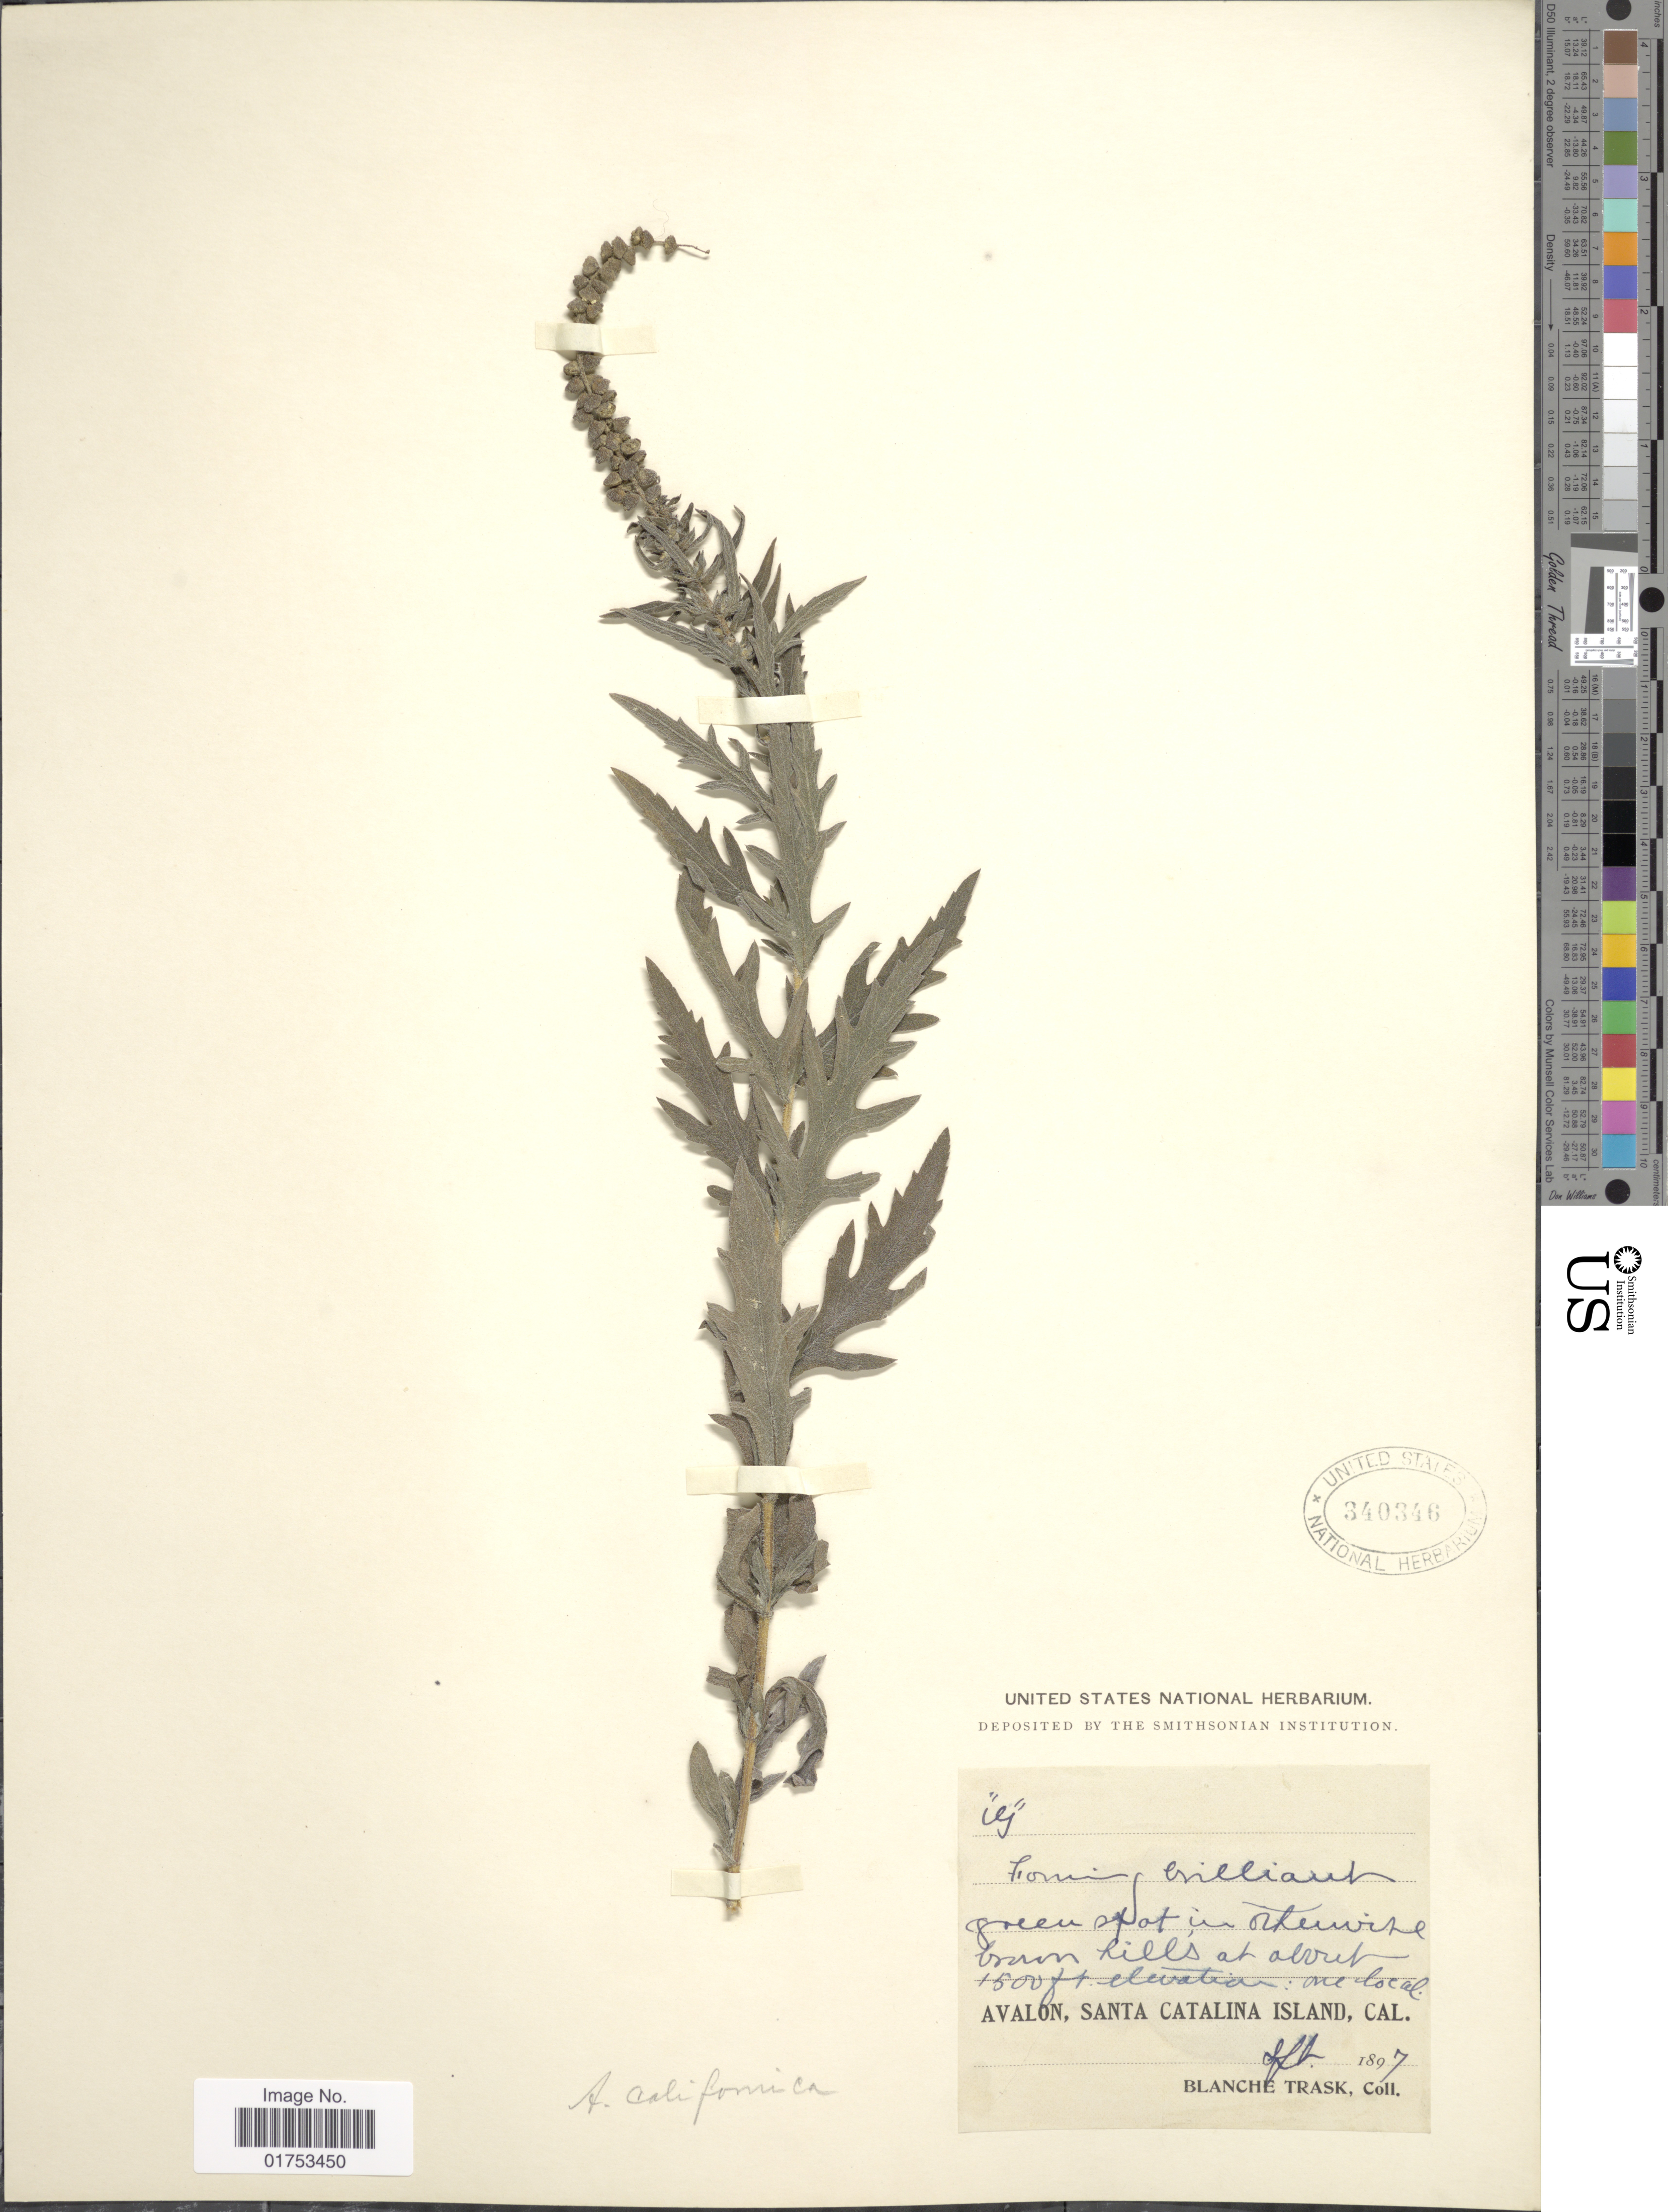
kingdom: Plantae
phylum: Tracheophyta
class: Magnoliopsida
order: Asterales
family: Asteraceae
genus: Ambrosia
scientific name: Ambrosia californica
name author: Rydb.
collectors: B. Trask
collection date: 1897-09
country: United States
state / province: California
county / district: Los Angeles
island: Santa Catalina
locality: Avalon, Santa Catalina Island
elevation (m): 457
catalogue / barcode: US 340346